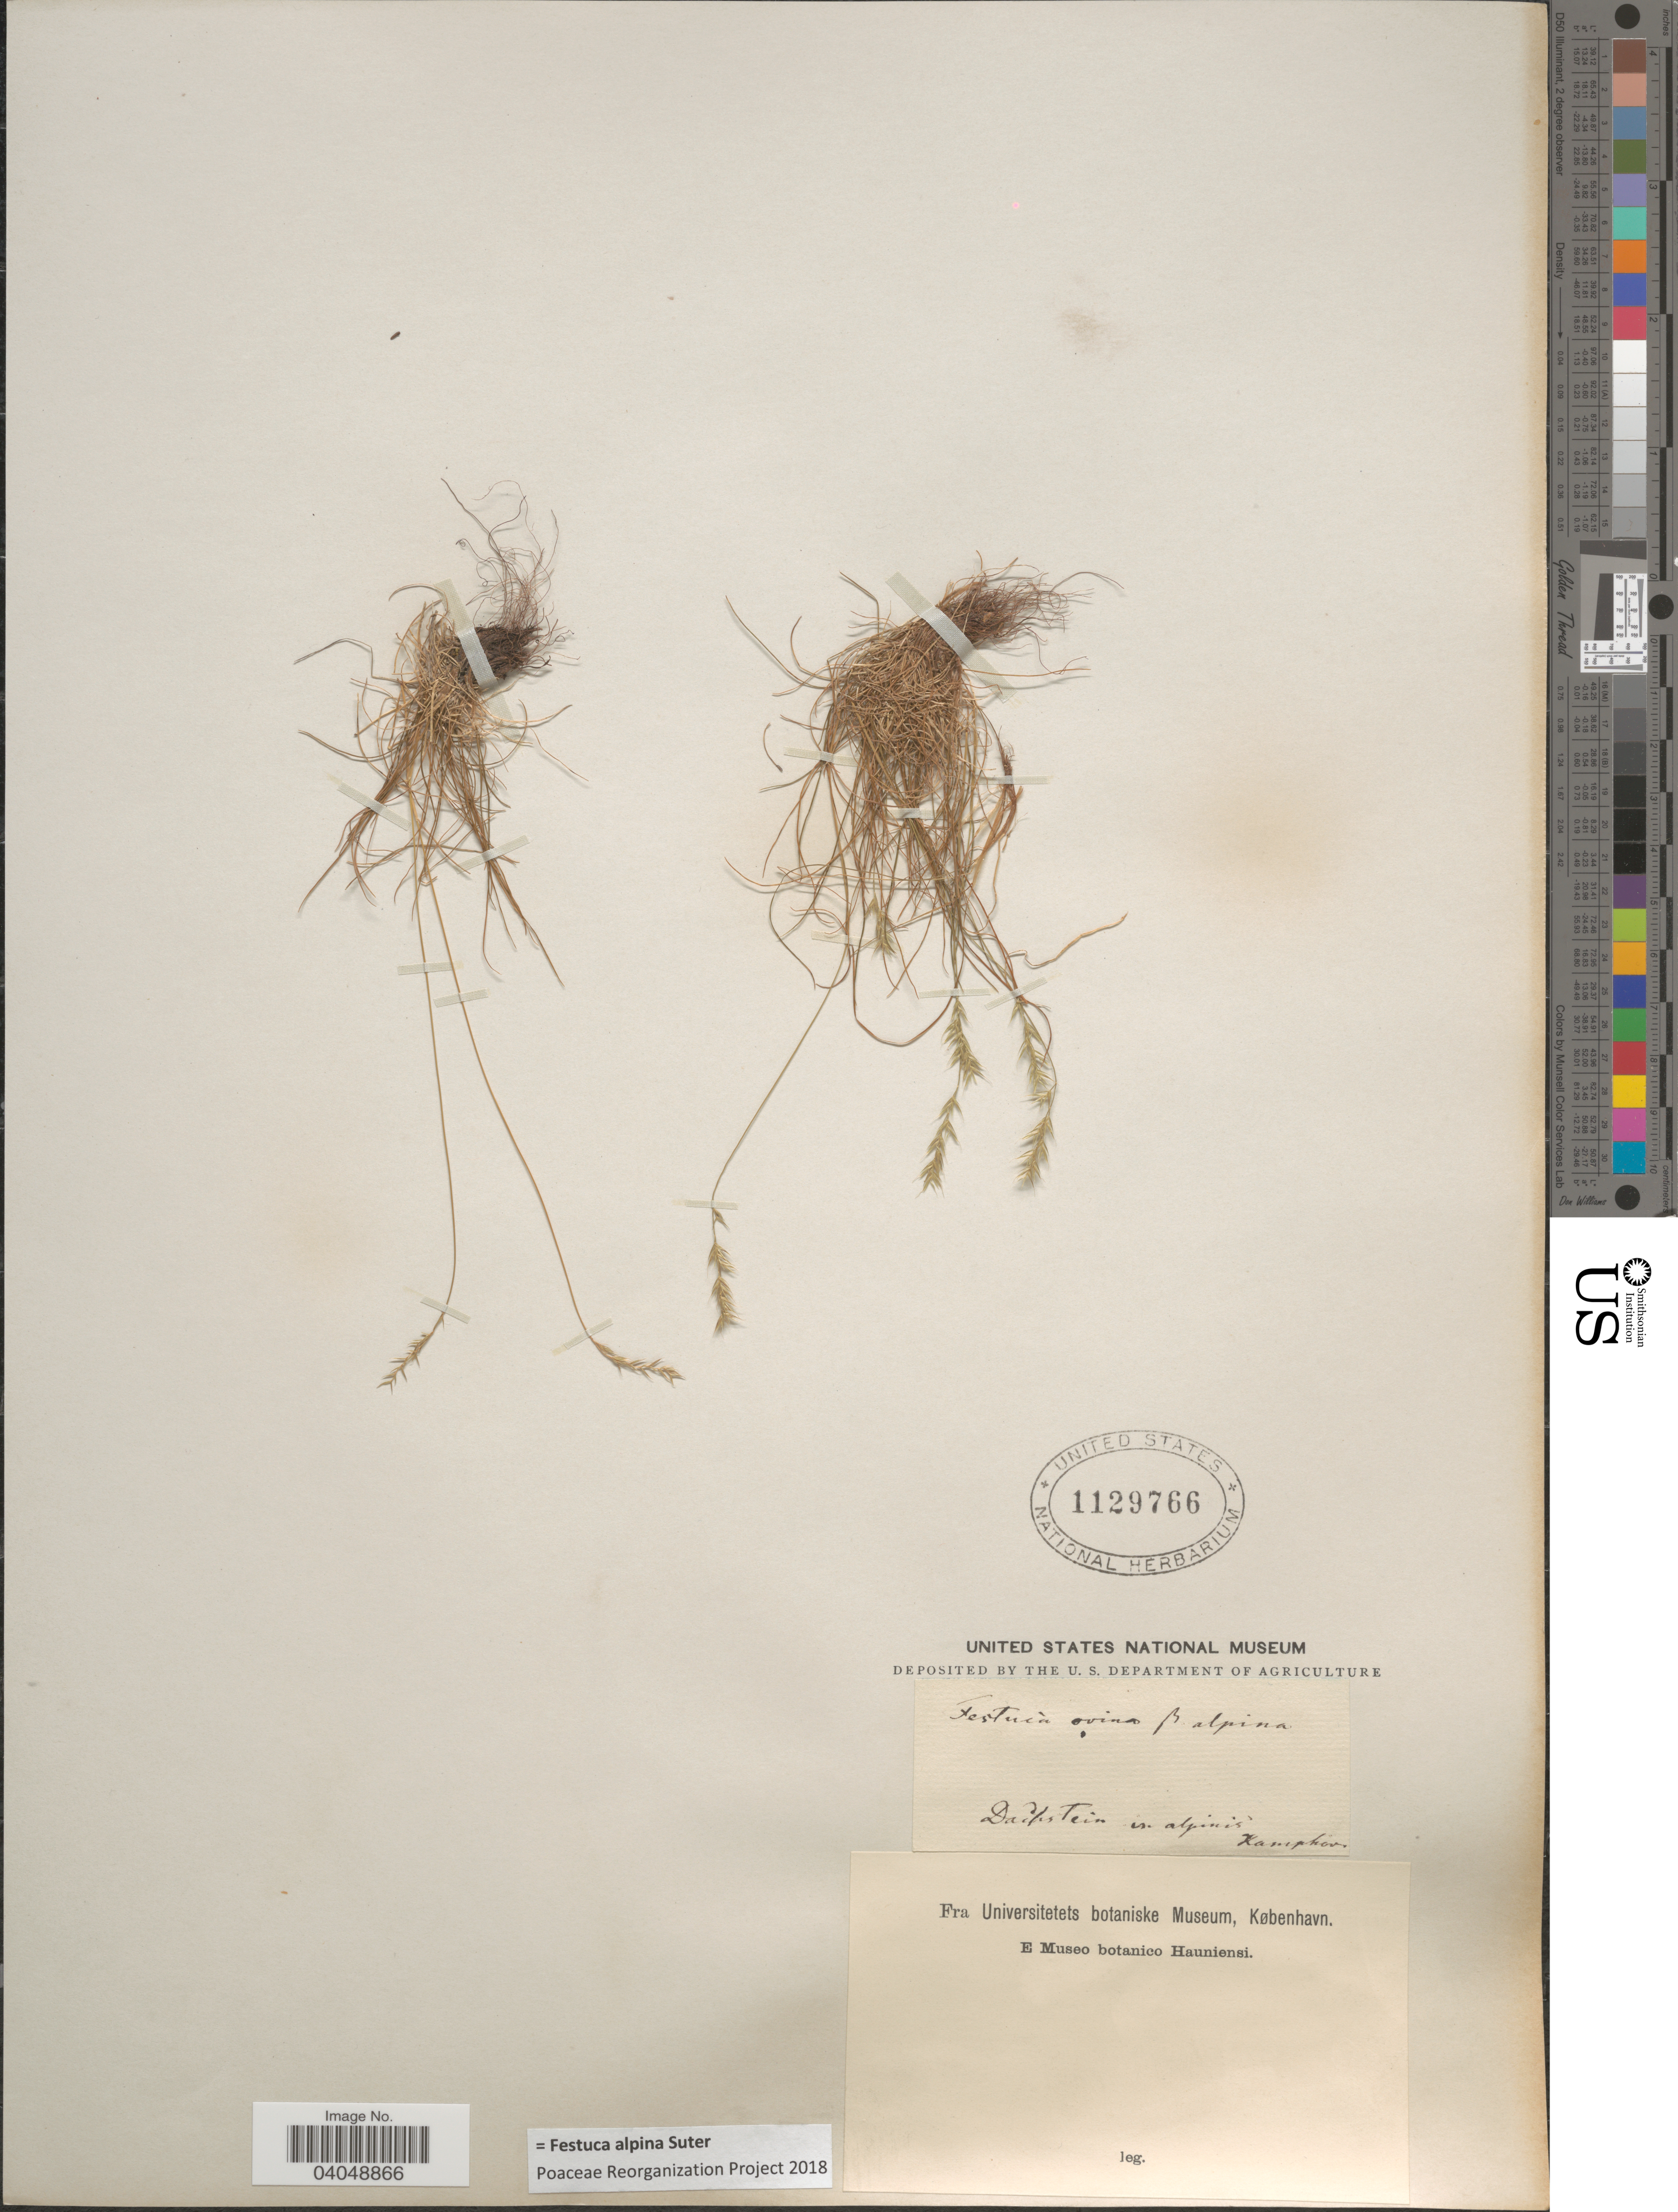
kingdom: Plantae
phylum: Tracheophyta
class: Liliopsida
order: Poales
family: Poaceae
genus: Festuca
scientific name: Festuca alpina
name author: Suter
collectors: -. Kamphov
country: Switzerland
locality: Dachstein in alpinis.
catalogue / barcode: US 1129766